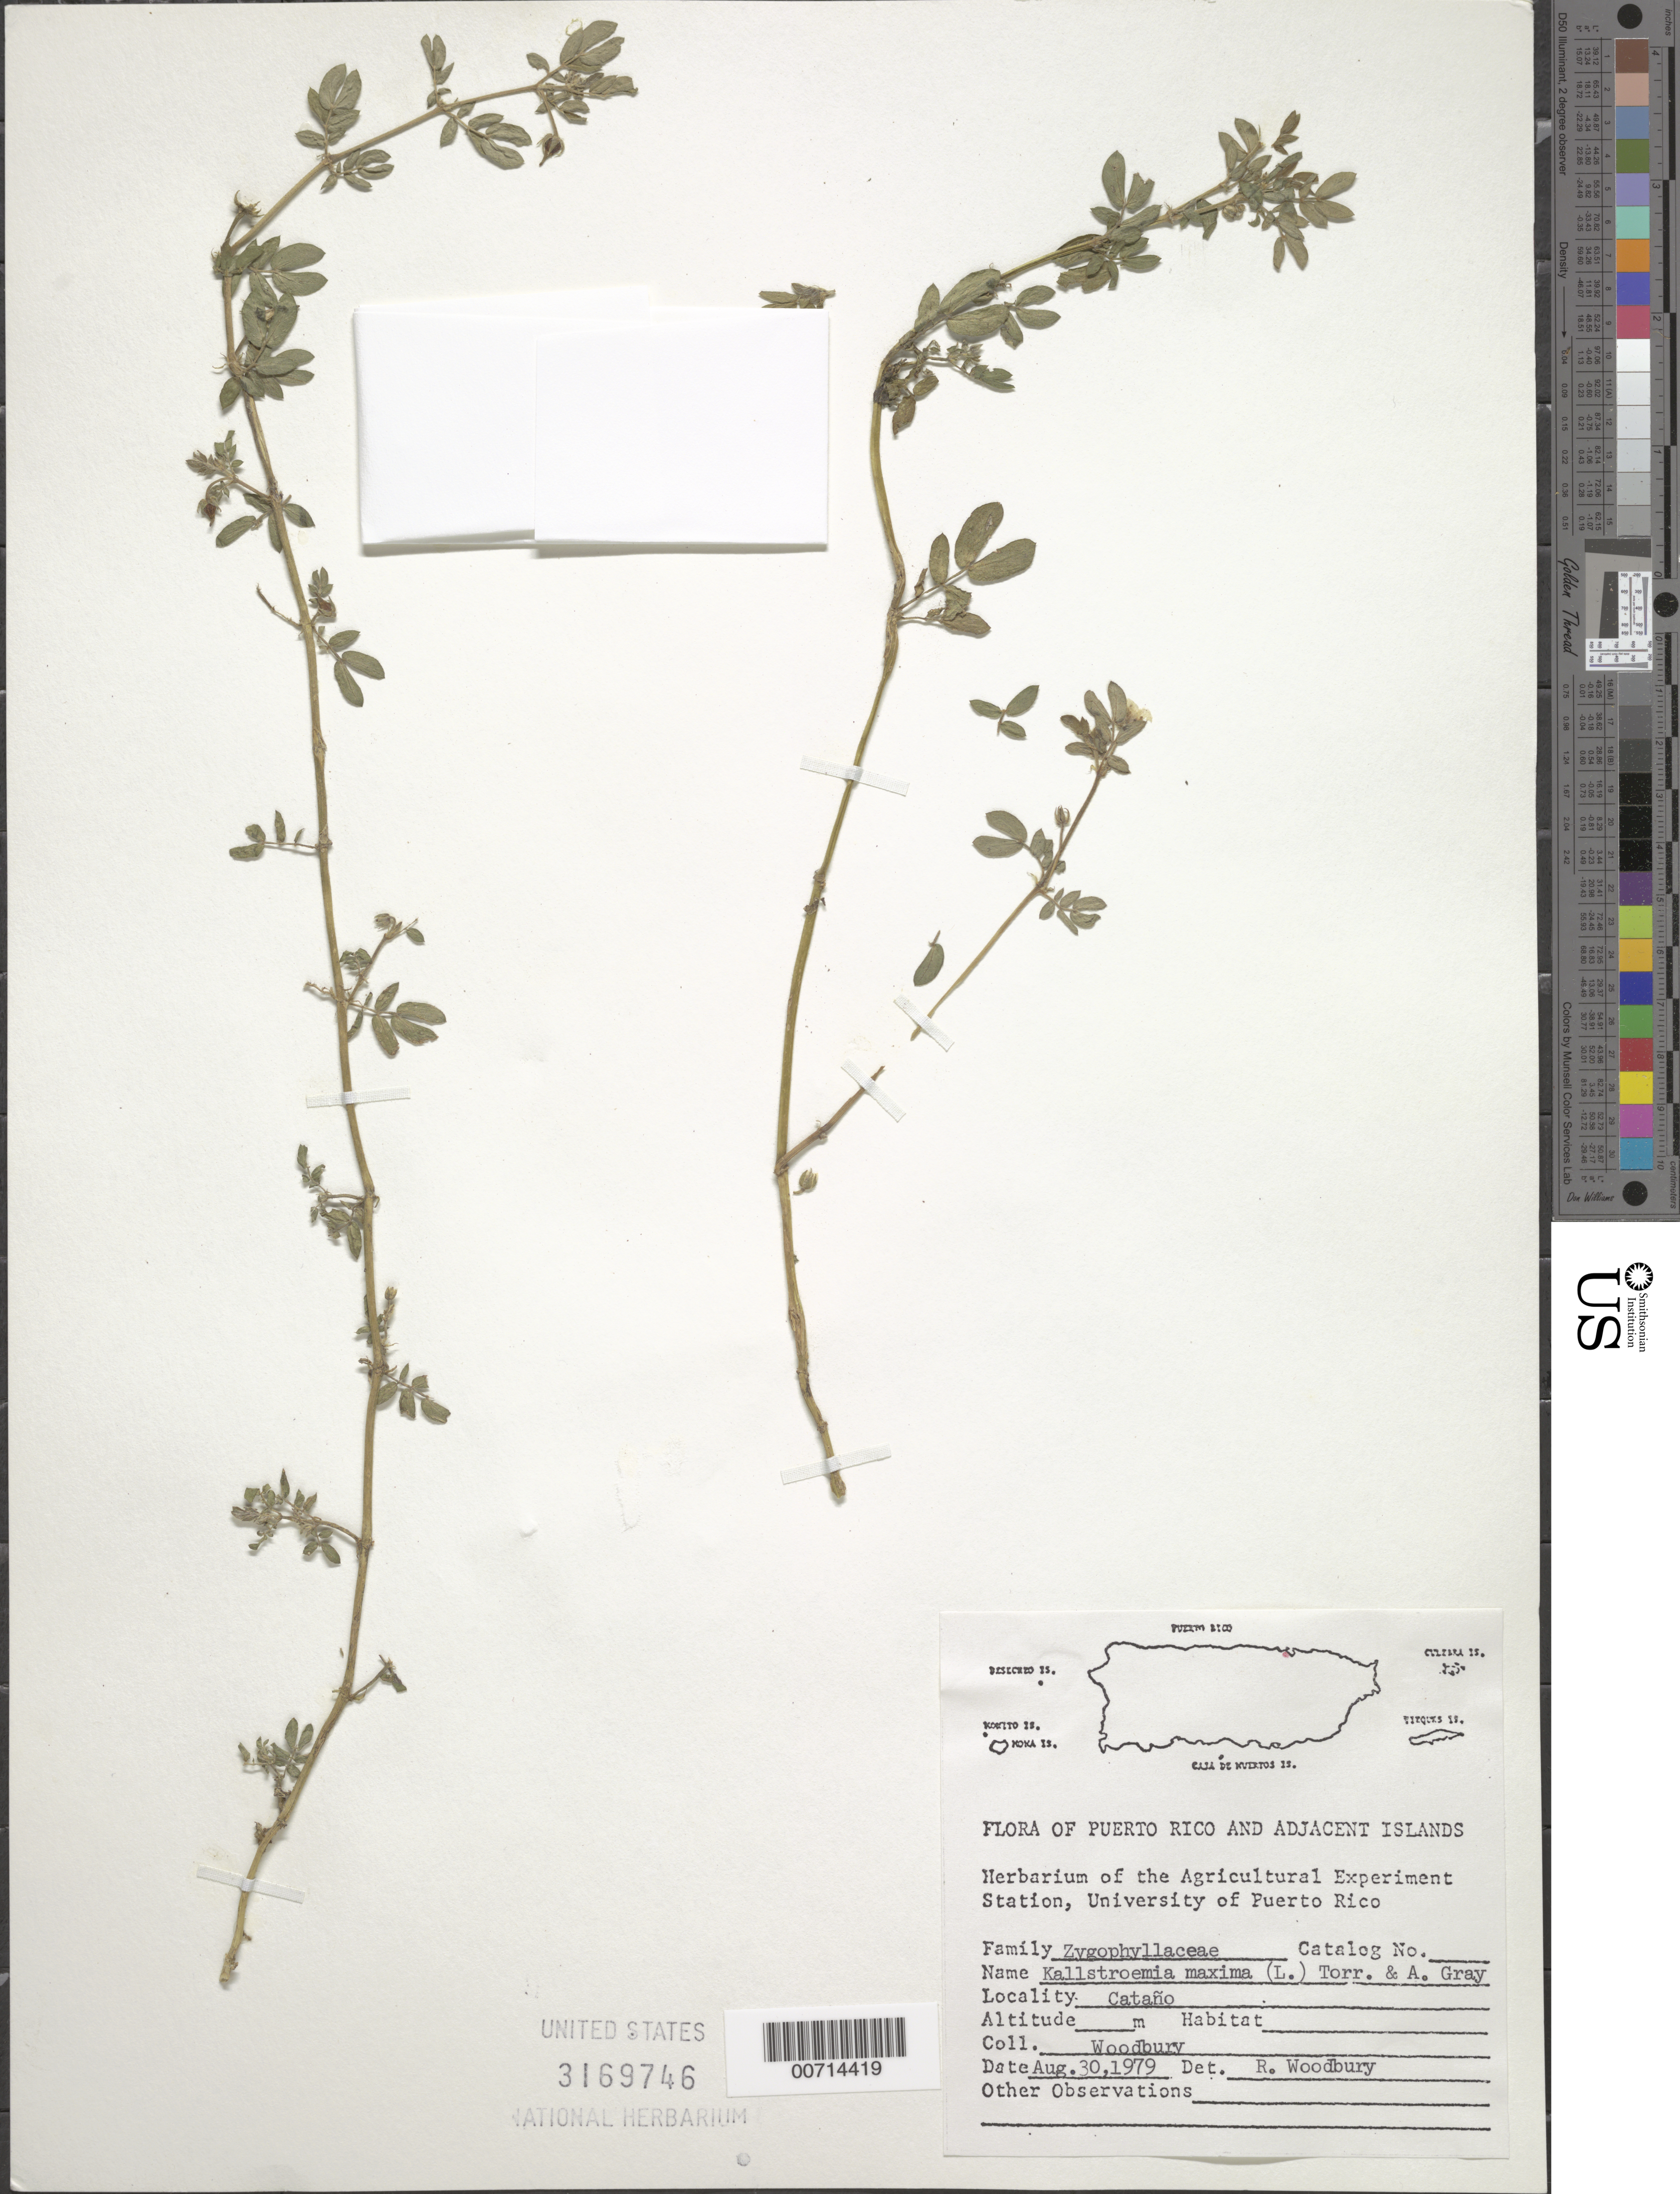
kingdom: Plantae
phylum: Tracheophyta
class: Magnoliopsida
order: Zygophyllales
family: Zygophyllaceae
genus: Kallstroemia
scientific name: Kallstroemia maxima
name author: (L.) Hook. & Arn.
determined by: Woodbury, R. O.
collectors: R. O. Woodbury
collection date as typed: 30 Aug 1979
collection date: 1979-08-30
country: Puerto Rico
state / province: Cataño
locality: Cataño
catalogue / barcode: US 3169746